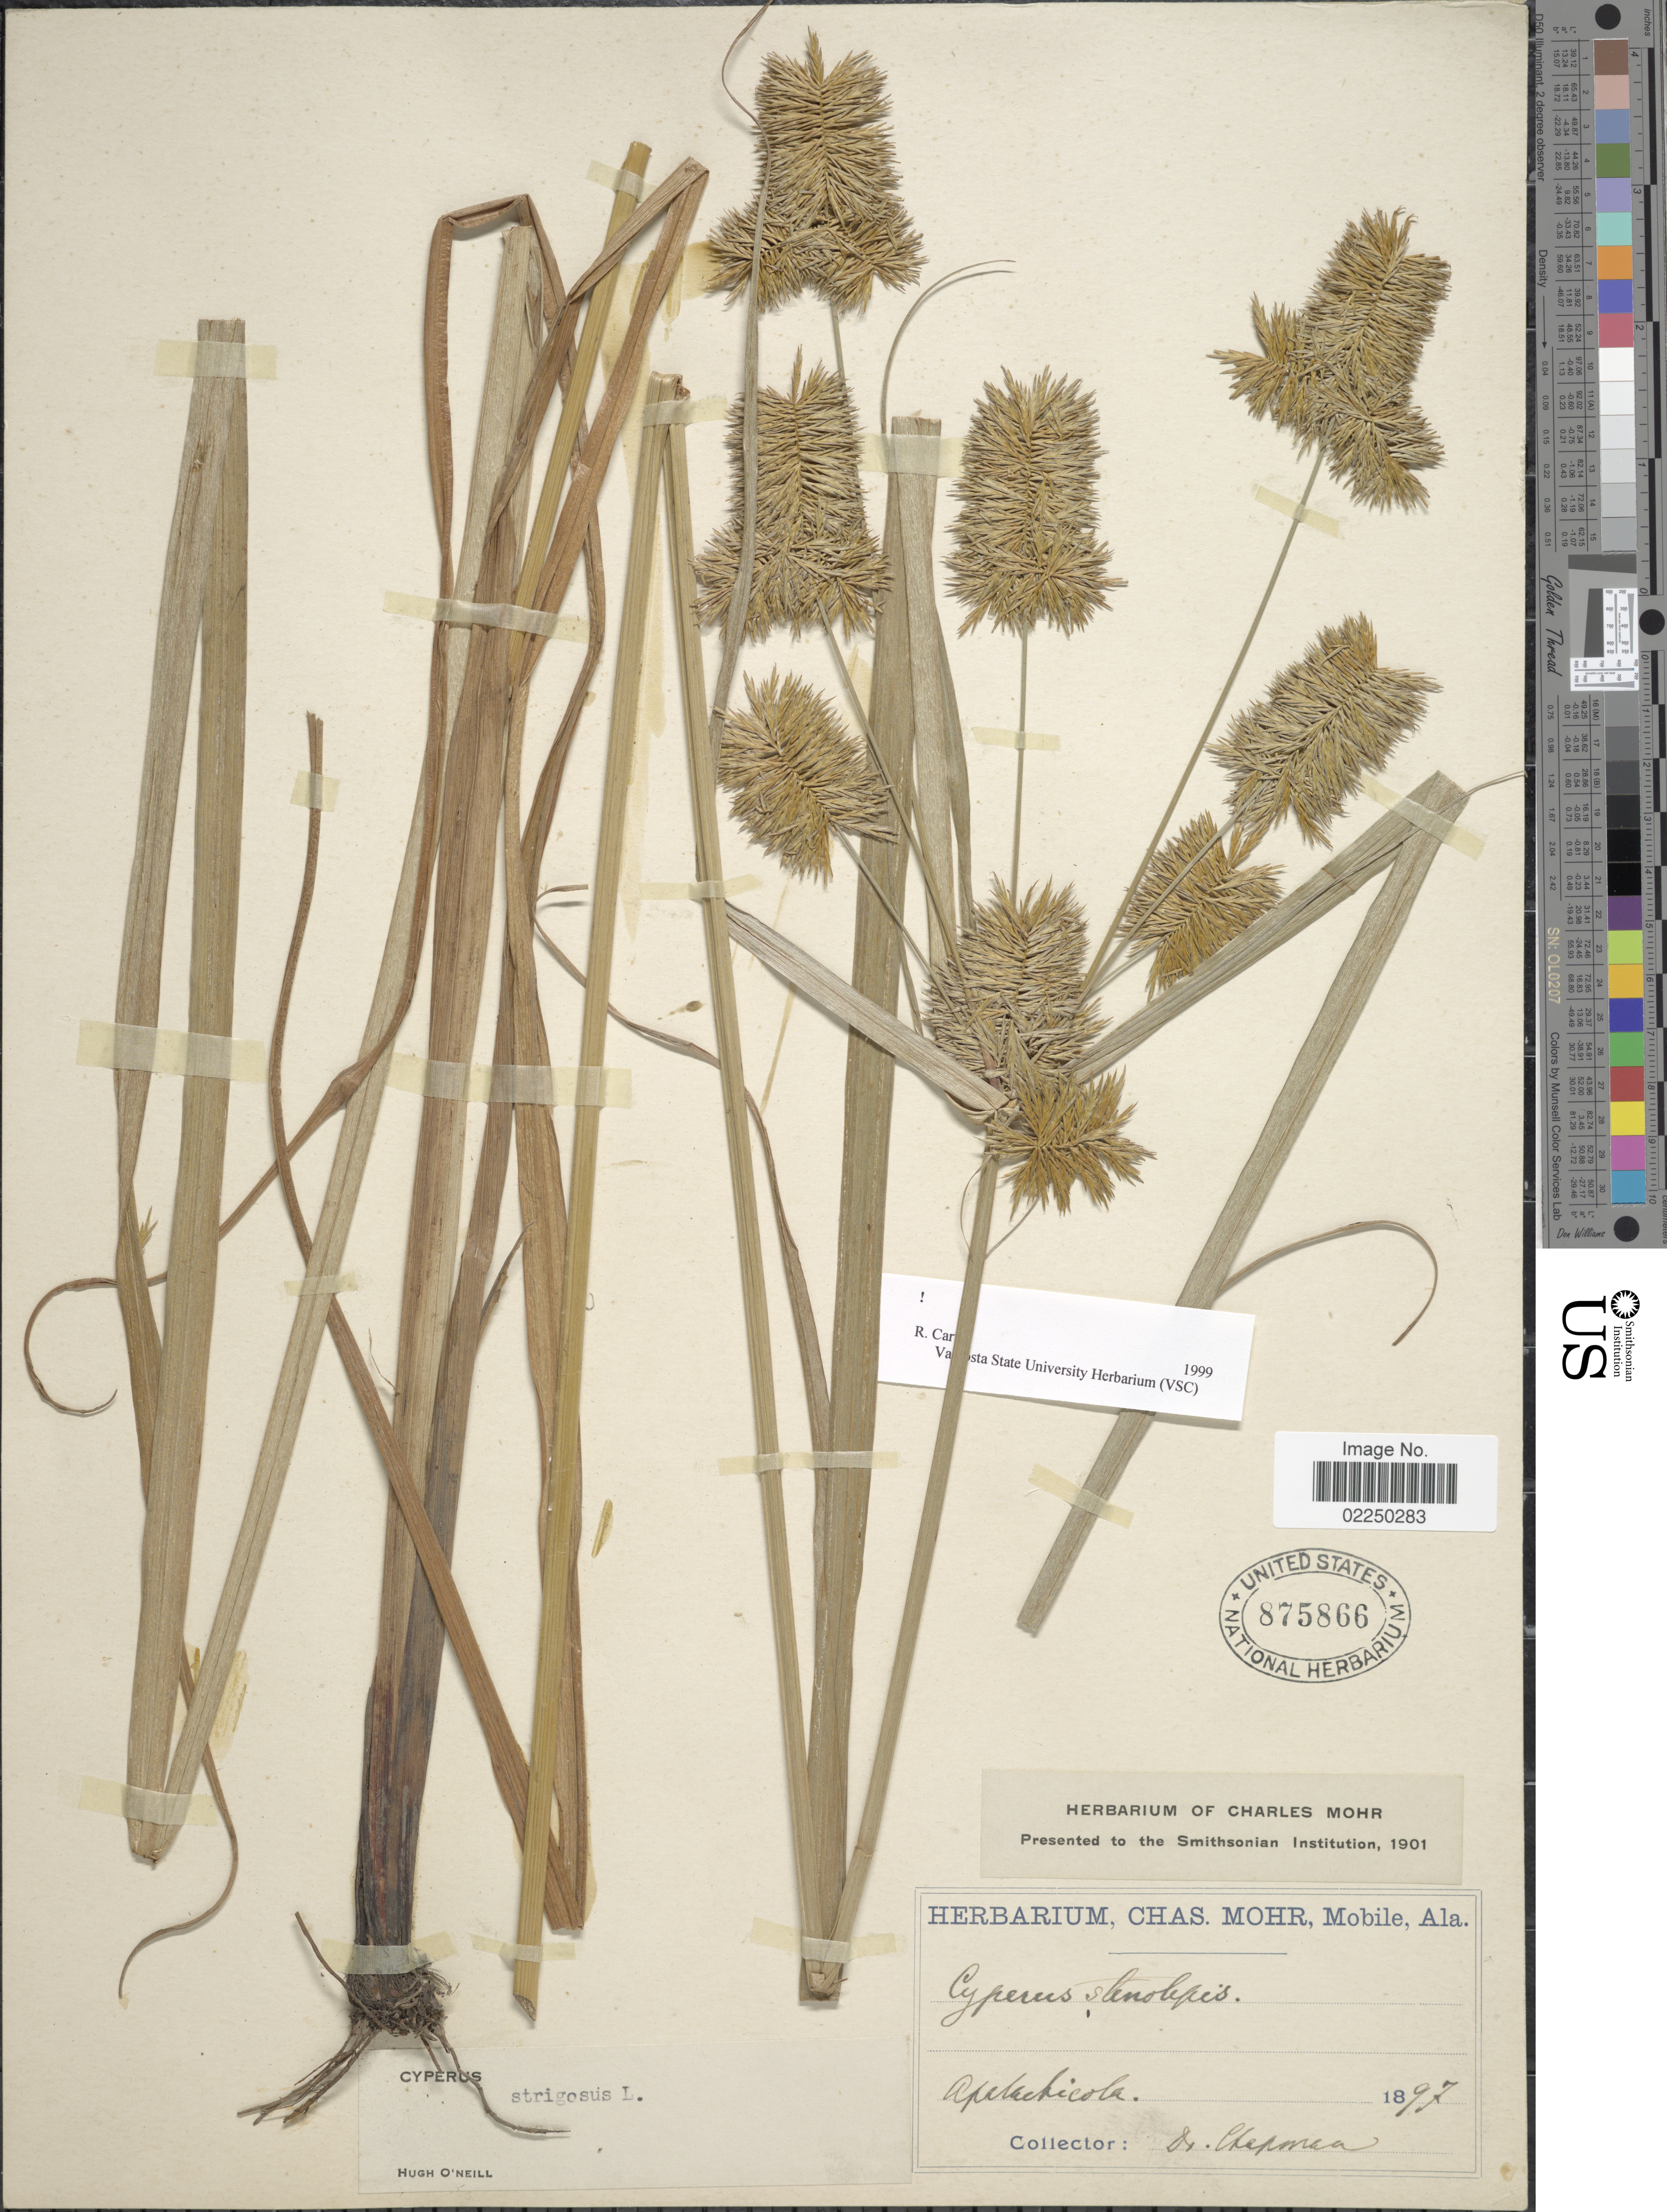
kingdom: Plantae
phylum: Tracheophyta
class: Liliopsida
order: Poales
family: Cyperaceae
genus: Cyperus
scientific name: Cyperus strigosus L.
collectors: A. Chapman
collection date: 1897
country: United States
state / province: Florida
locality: Apalachicola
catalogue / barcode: US 875866